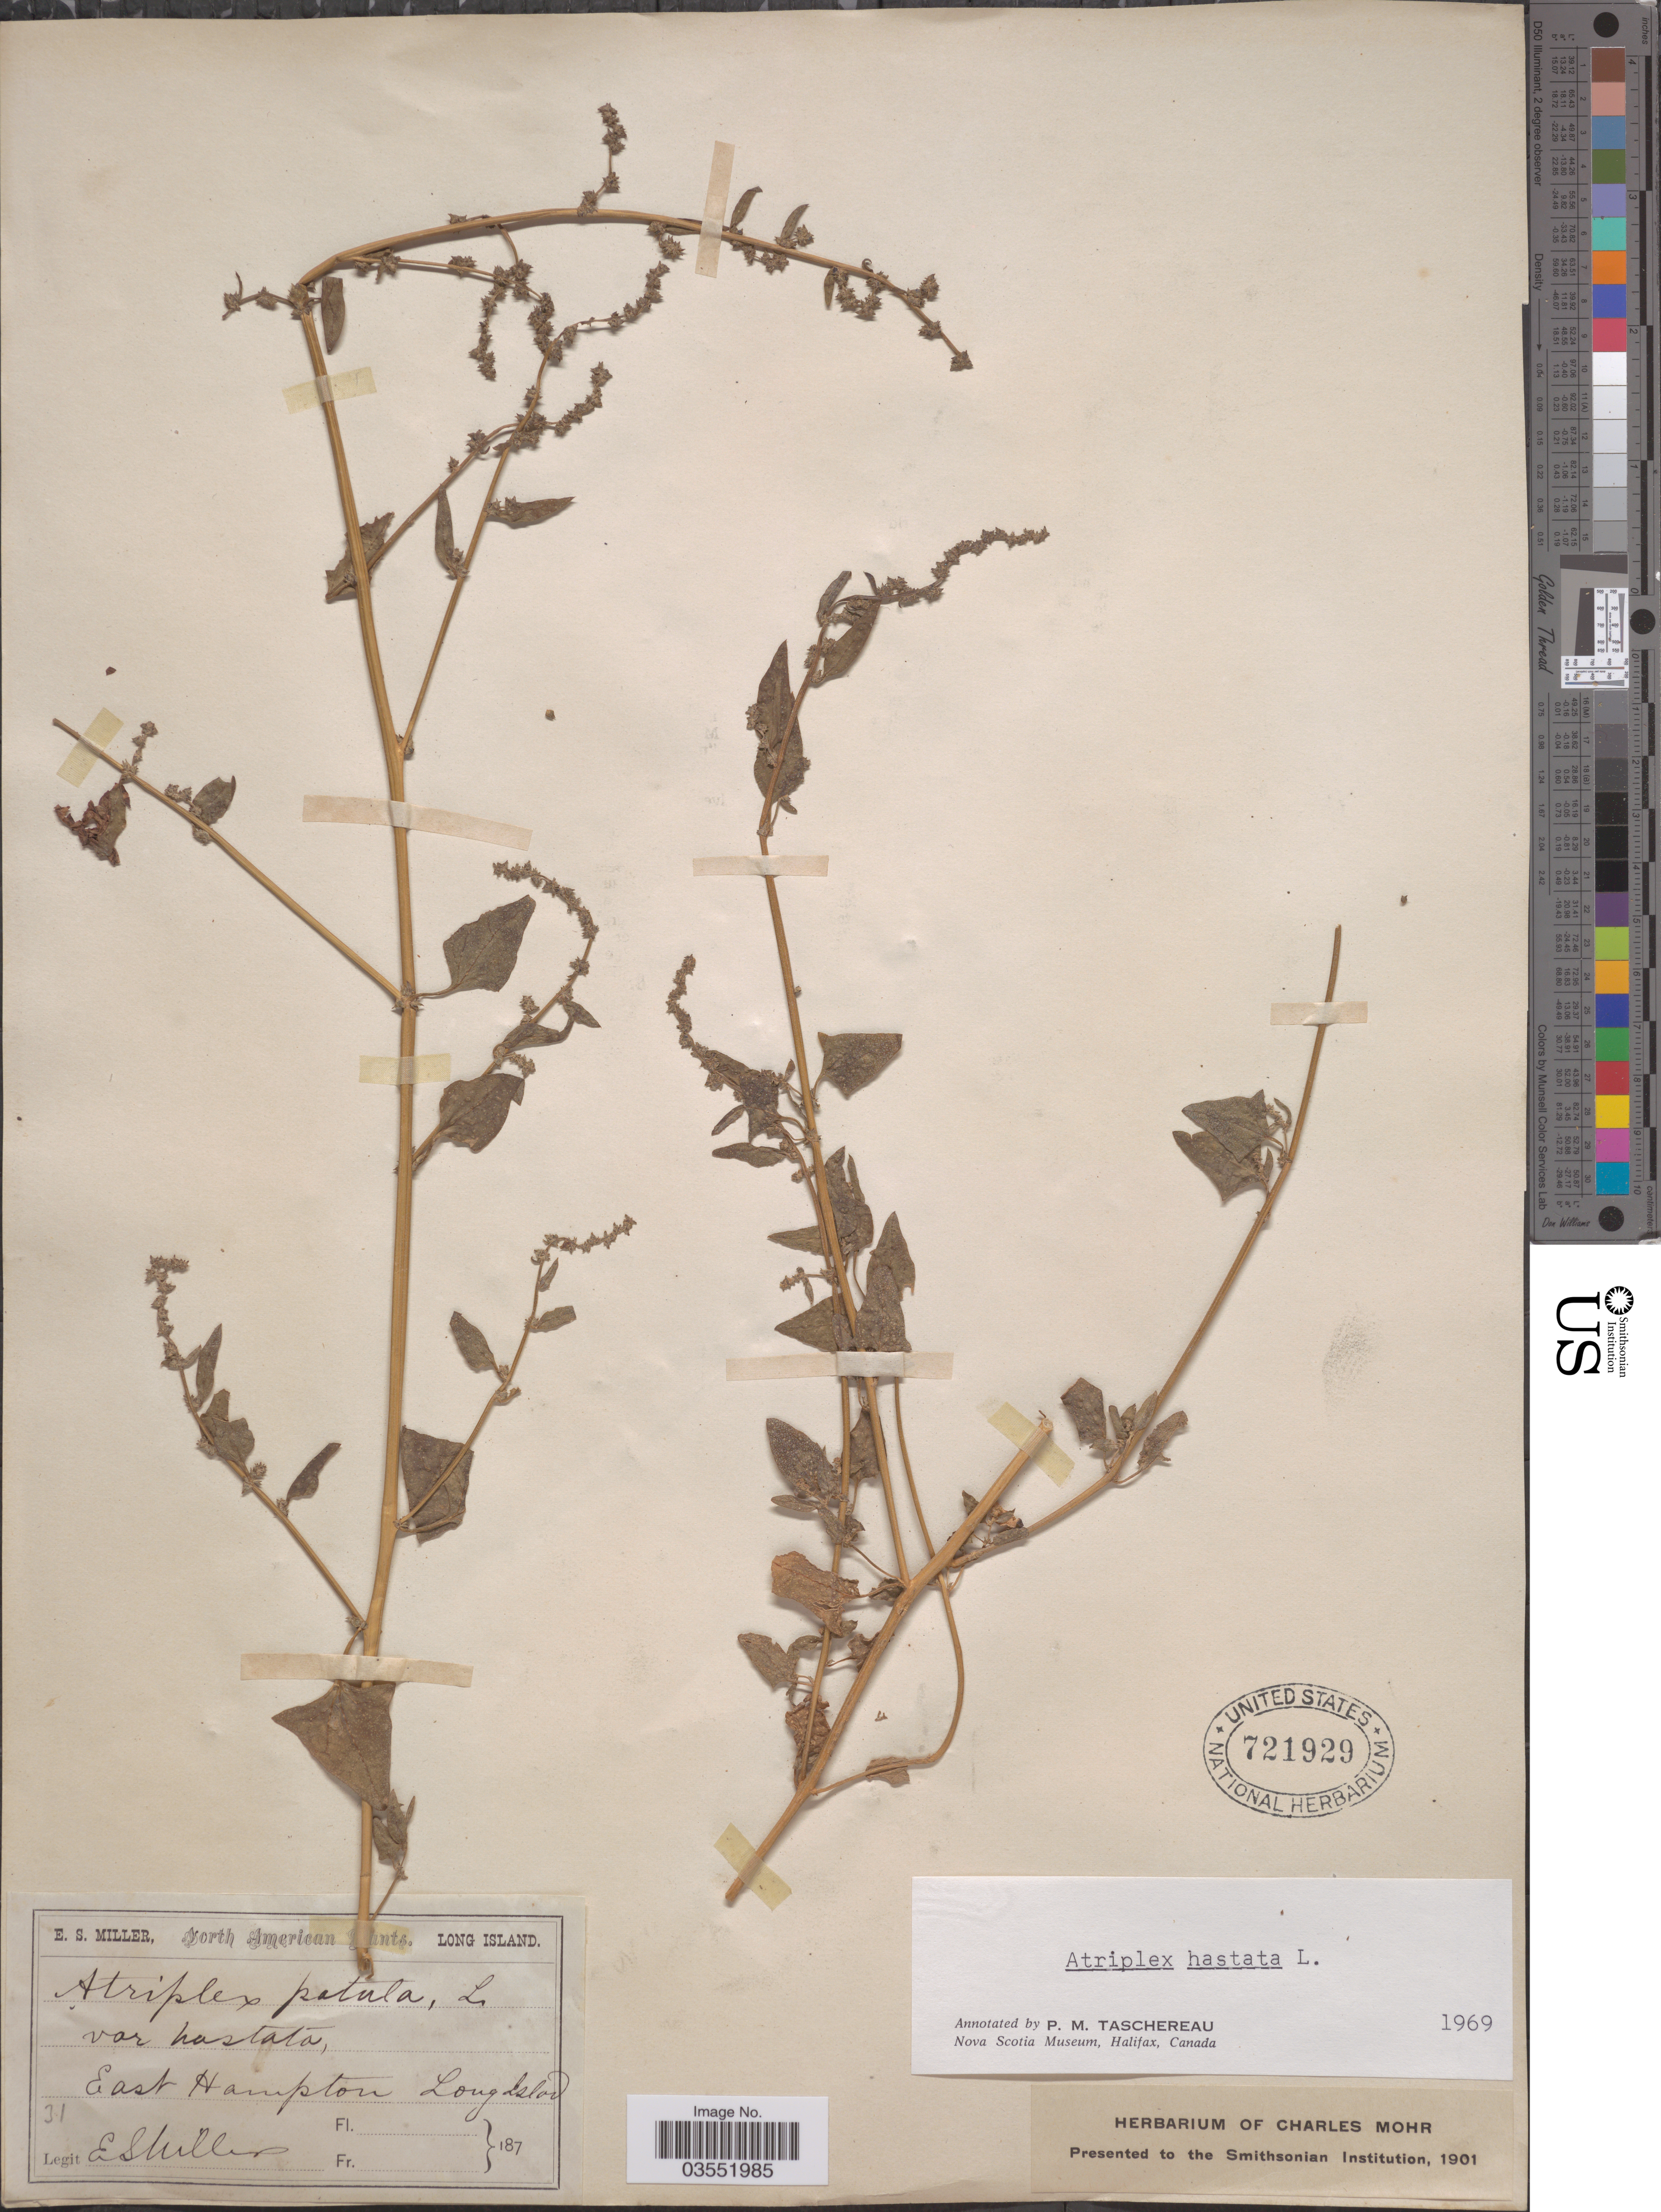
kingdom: Plantae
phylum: Tracheophyta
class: Magnoliopsida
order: Caryophyllales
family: Amaranthaceae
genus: Atriplex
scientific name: Atriplex hastata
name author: L.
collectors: E. S. Miller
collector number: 31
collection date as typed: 187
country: United States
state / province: New York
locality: East Hampton Long Island.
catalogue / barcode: US 721929